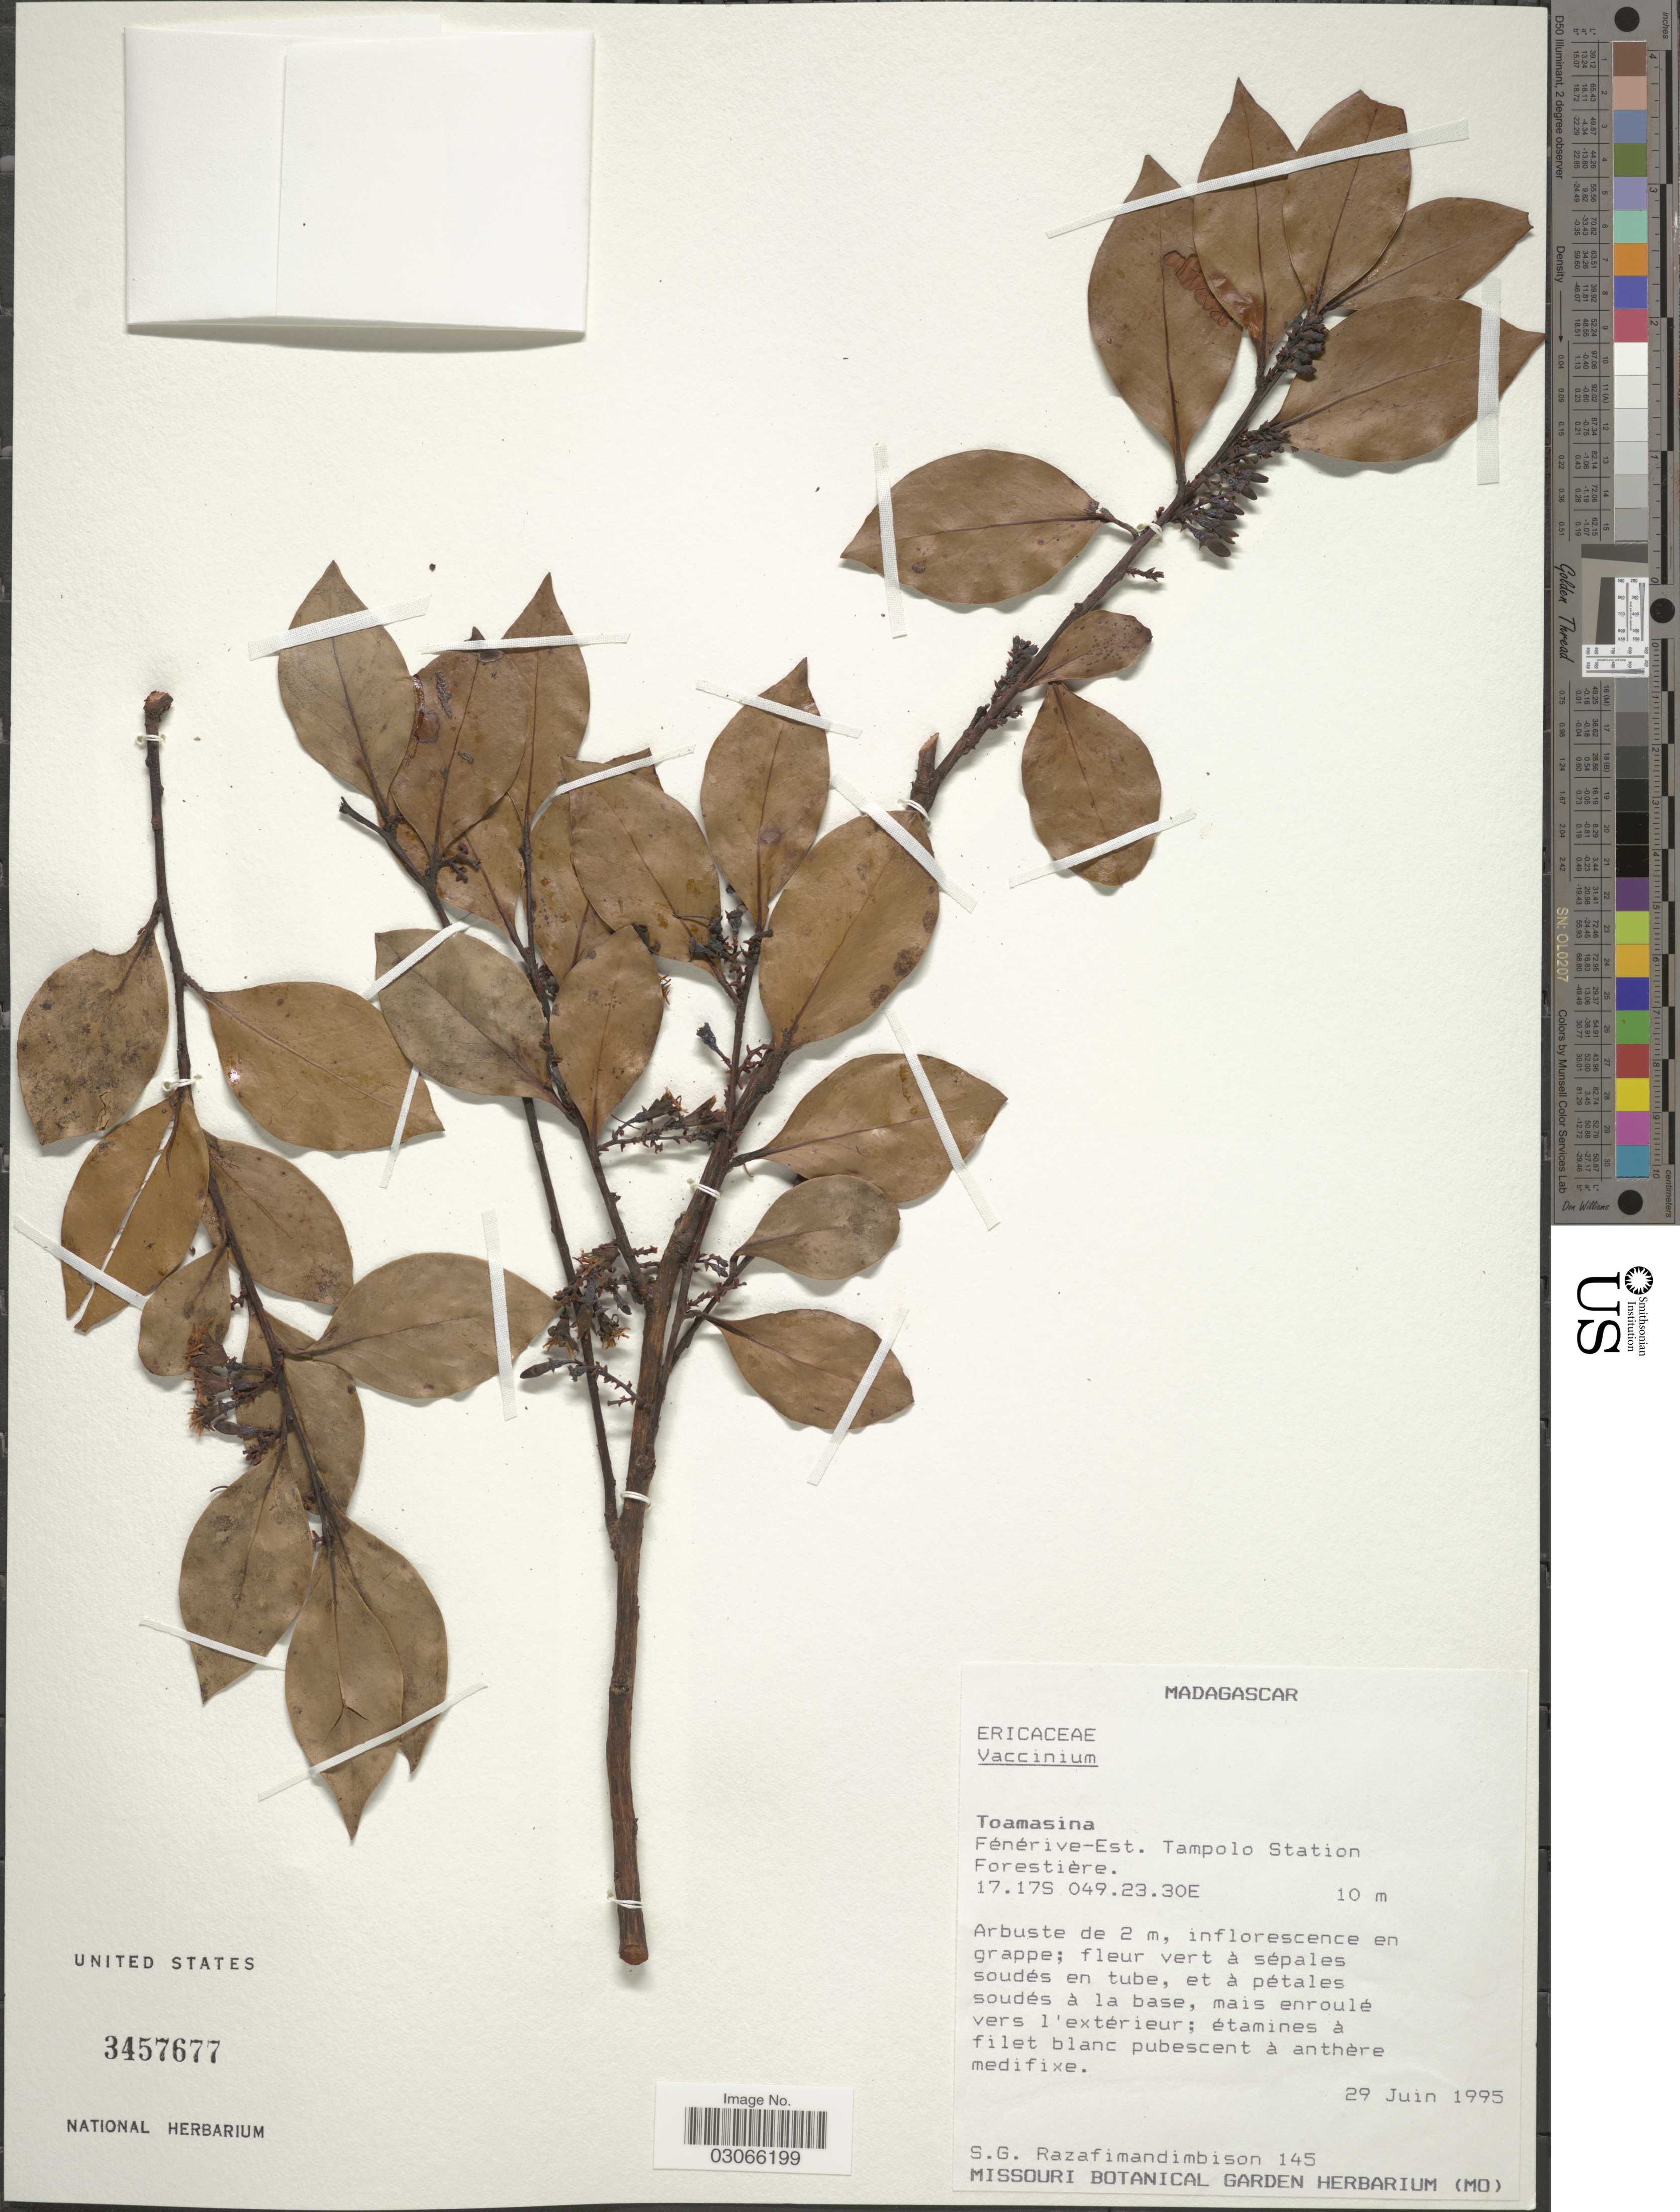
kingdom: Plantae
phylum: Tracheophyta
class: Magnoliopsida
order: Ericales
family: Ericaceae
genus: Vaccinium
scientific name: Vaccinium sp.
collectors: S. G. Razafimandimbison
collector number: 145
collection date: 1995-06-29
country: Madagascar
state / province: Analanjirofo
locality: Fénérive-Est. Tampolo Station Forestière.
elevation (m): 10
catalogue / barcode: US 3457677